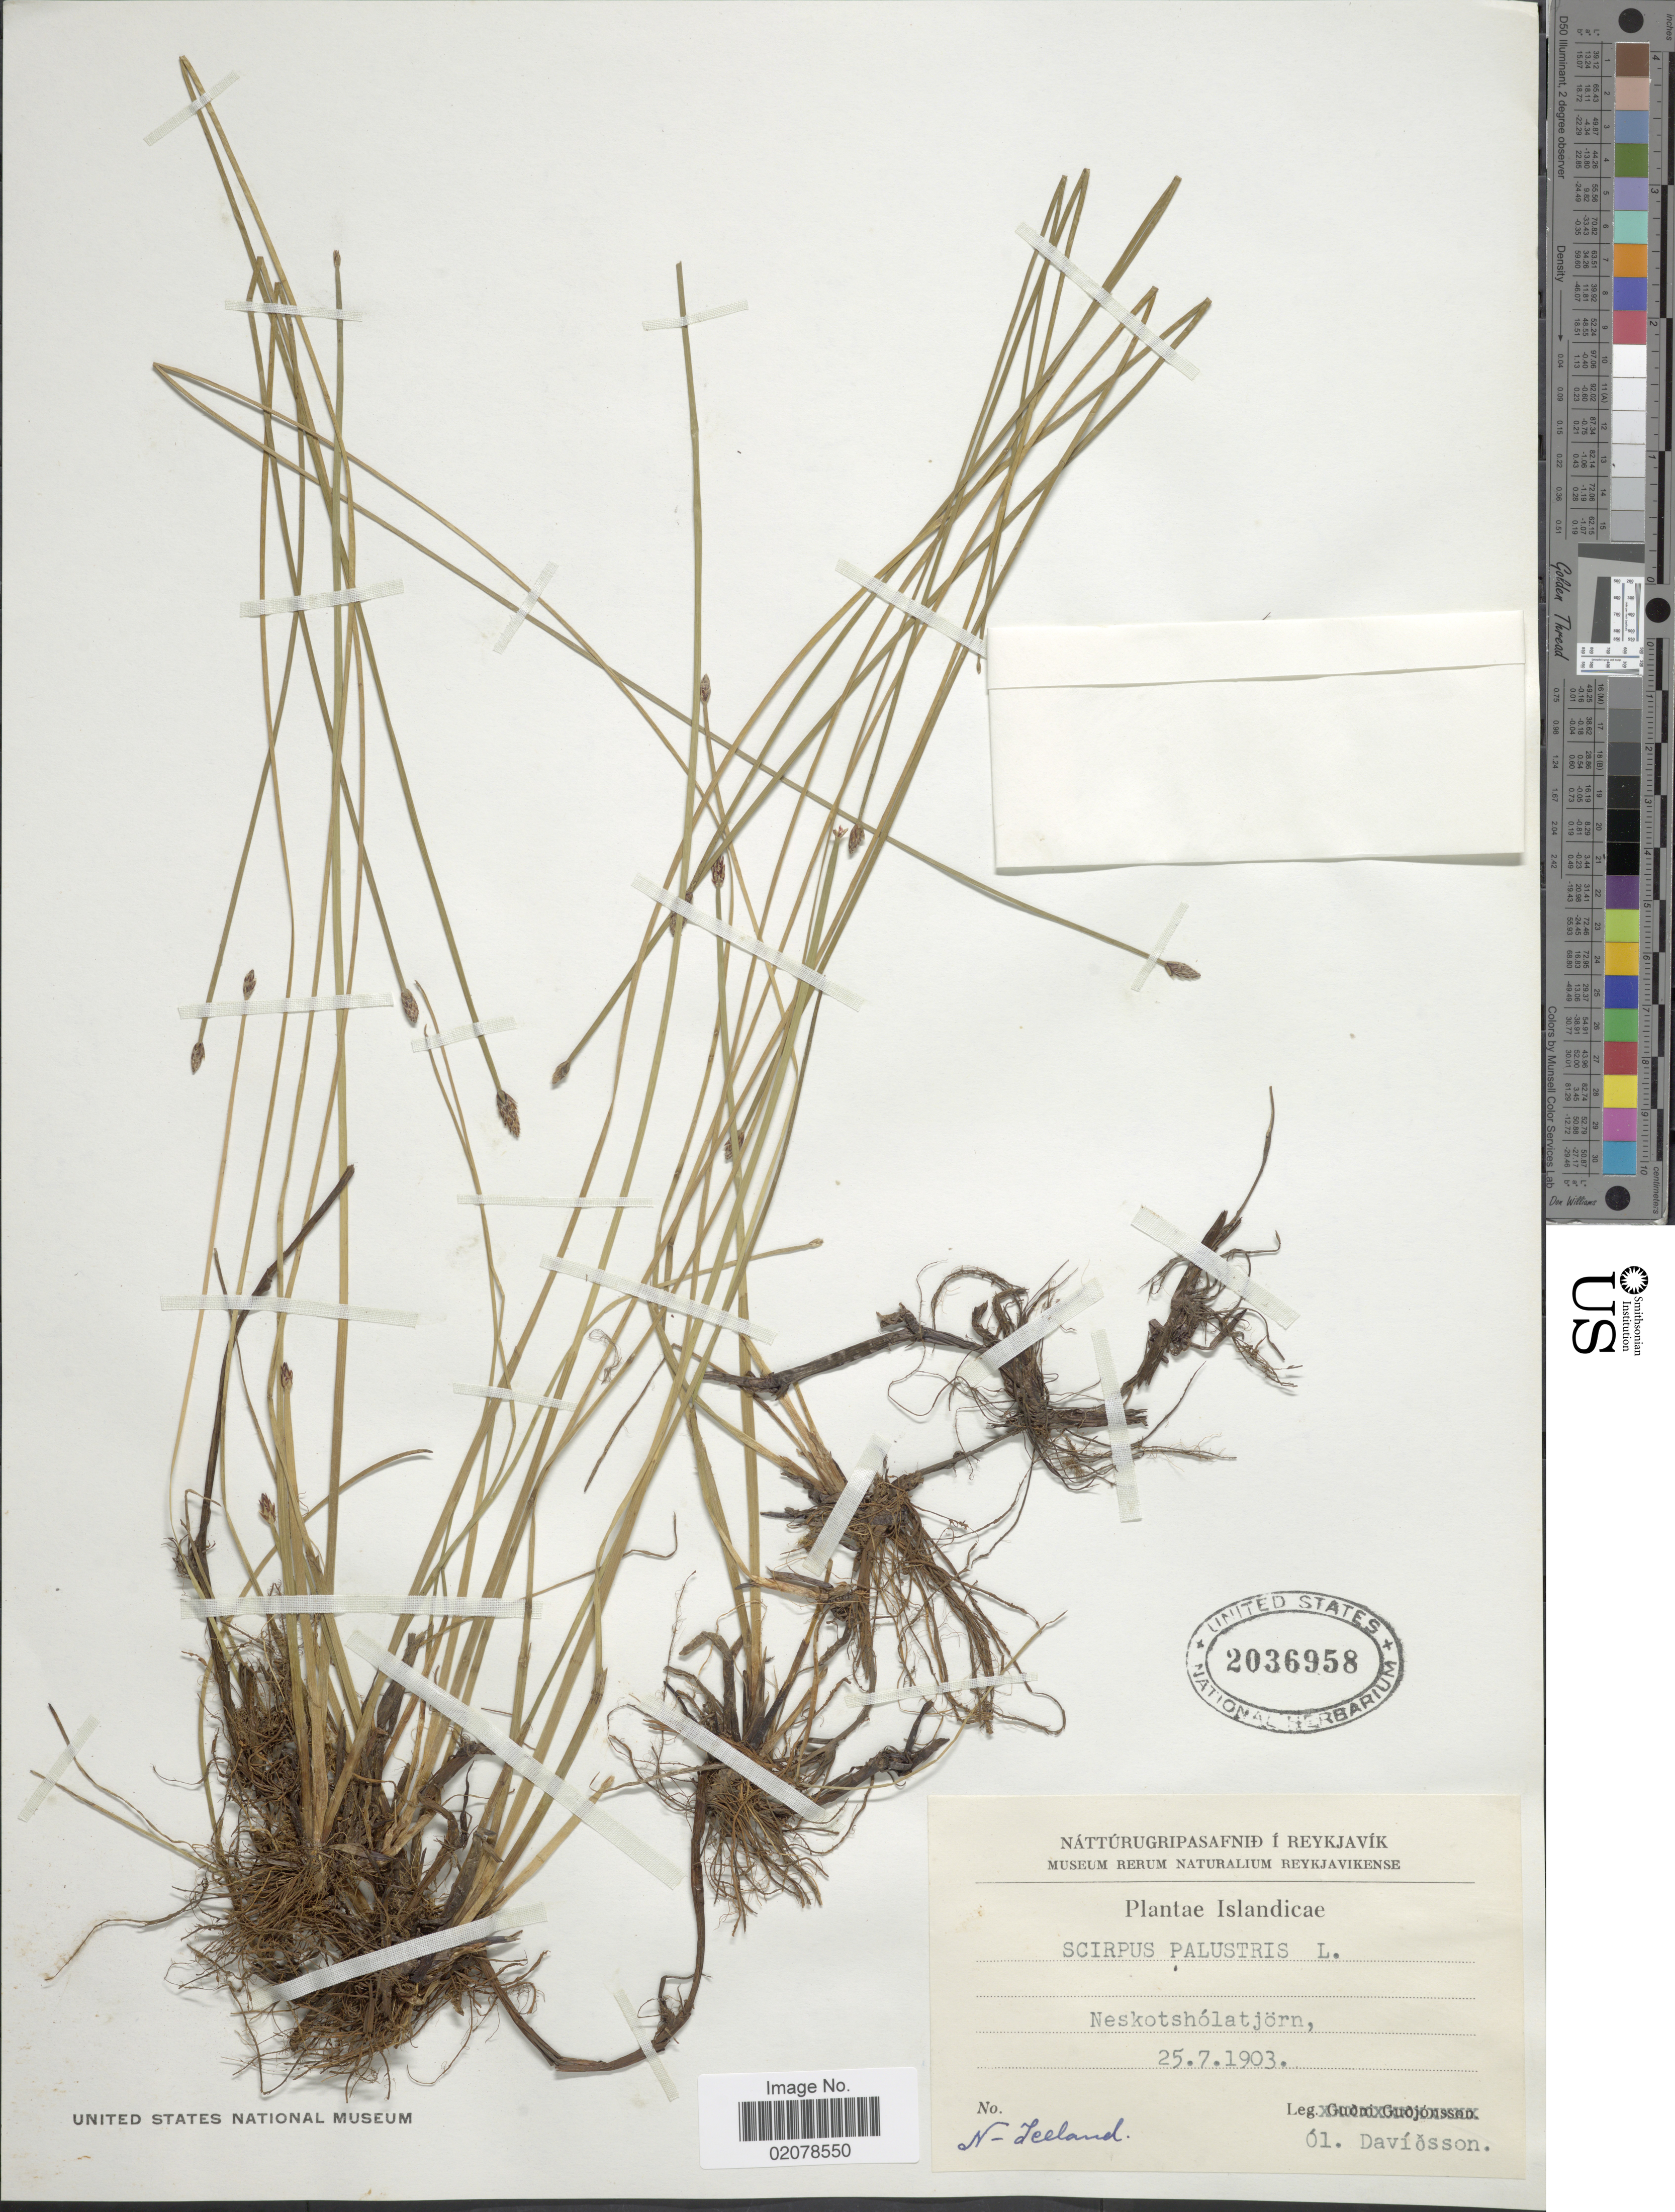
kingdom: Plantae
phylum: Tracheophyta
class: Liliopsida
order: Poales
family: Cyperaceae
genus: Trichophorum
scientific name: Trichophorum alpinum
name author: (L.) Pers.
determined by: Strong, M. T., (US), Smithsonian Institution - National Museum of Natural History (UNITED STATES)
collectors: O. Davidsson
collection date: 1903-07-25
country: Iceland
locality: Neskotshólatjörn, N - Iceland [unsure placement]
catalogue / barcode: US 2036958